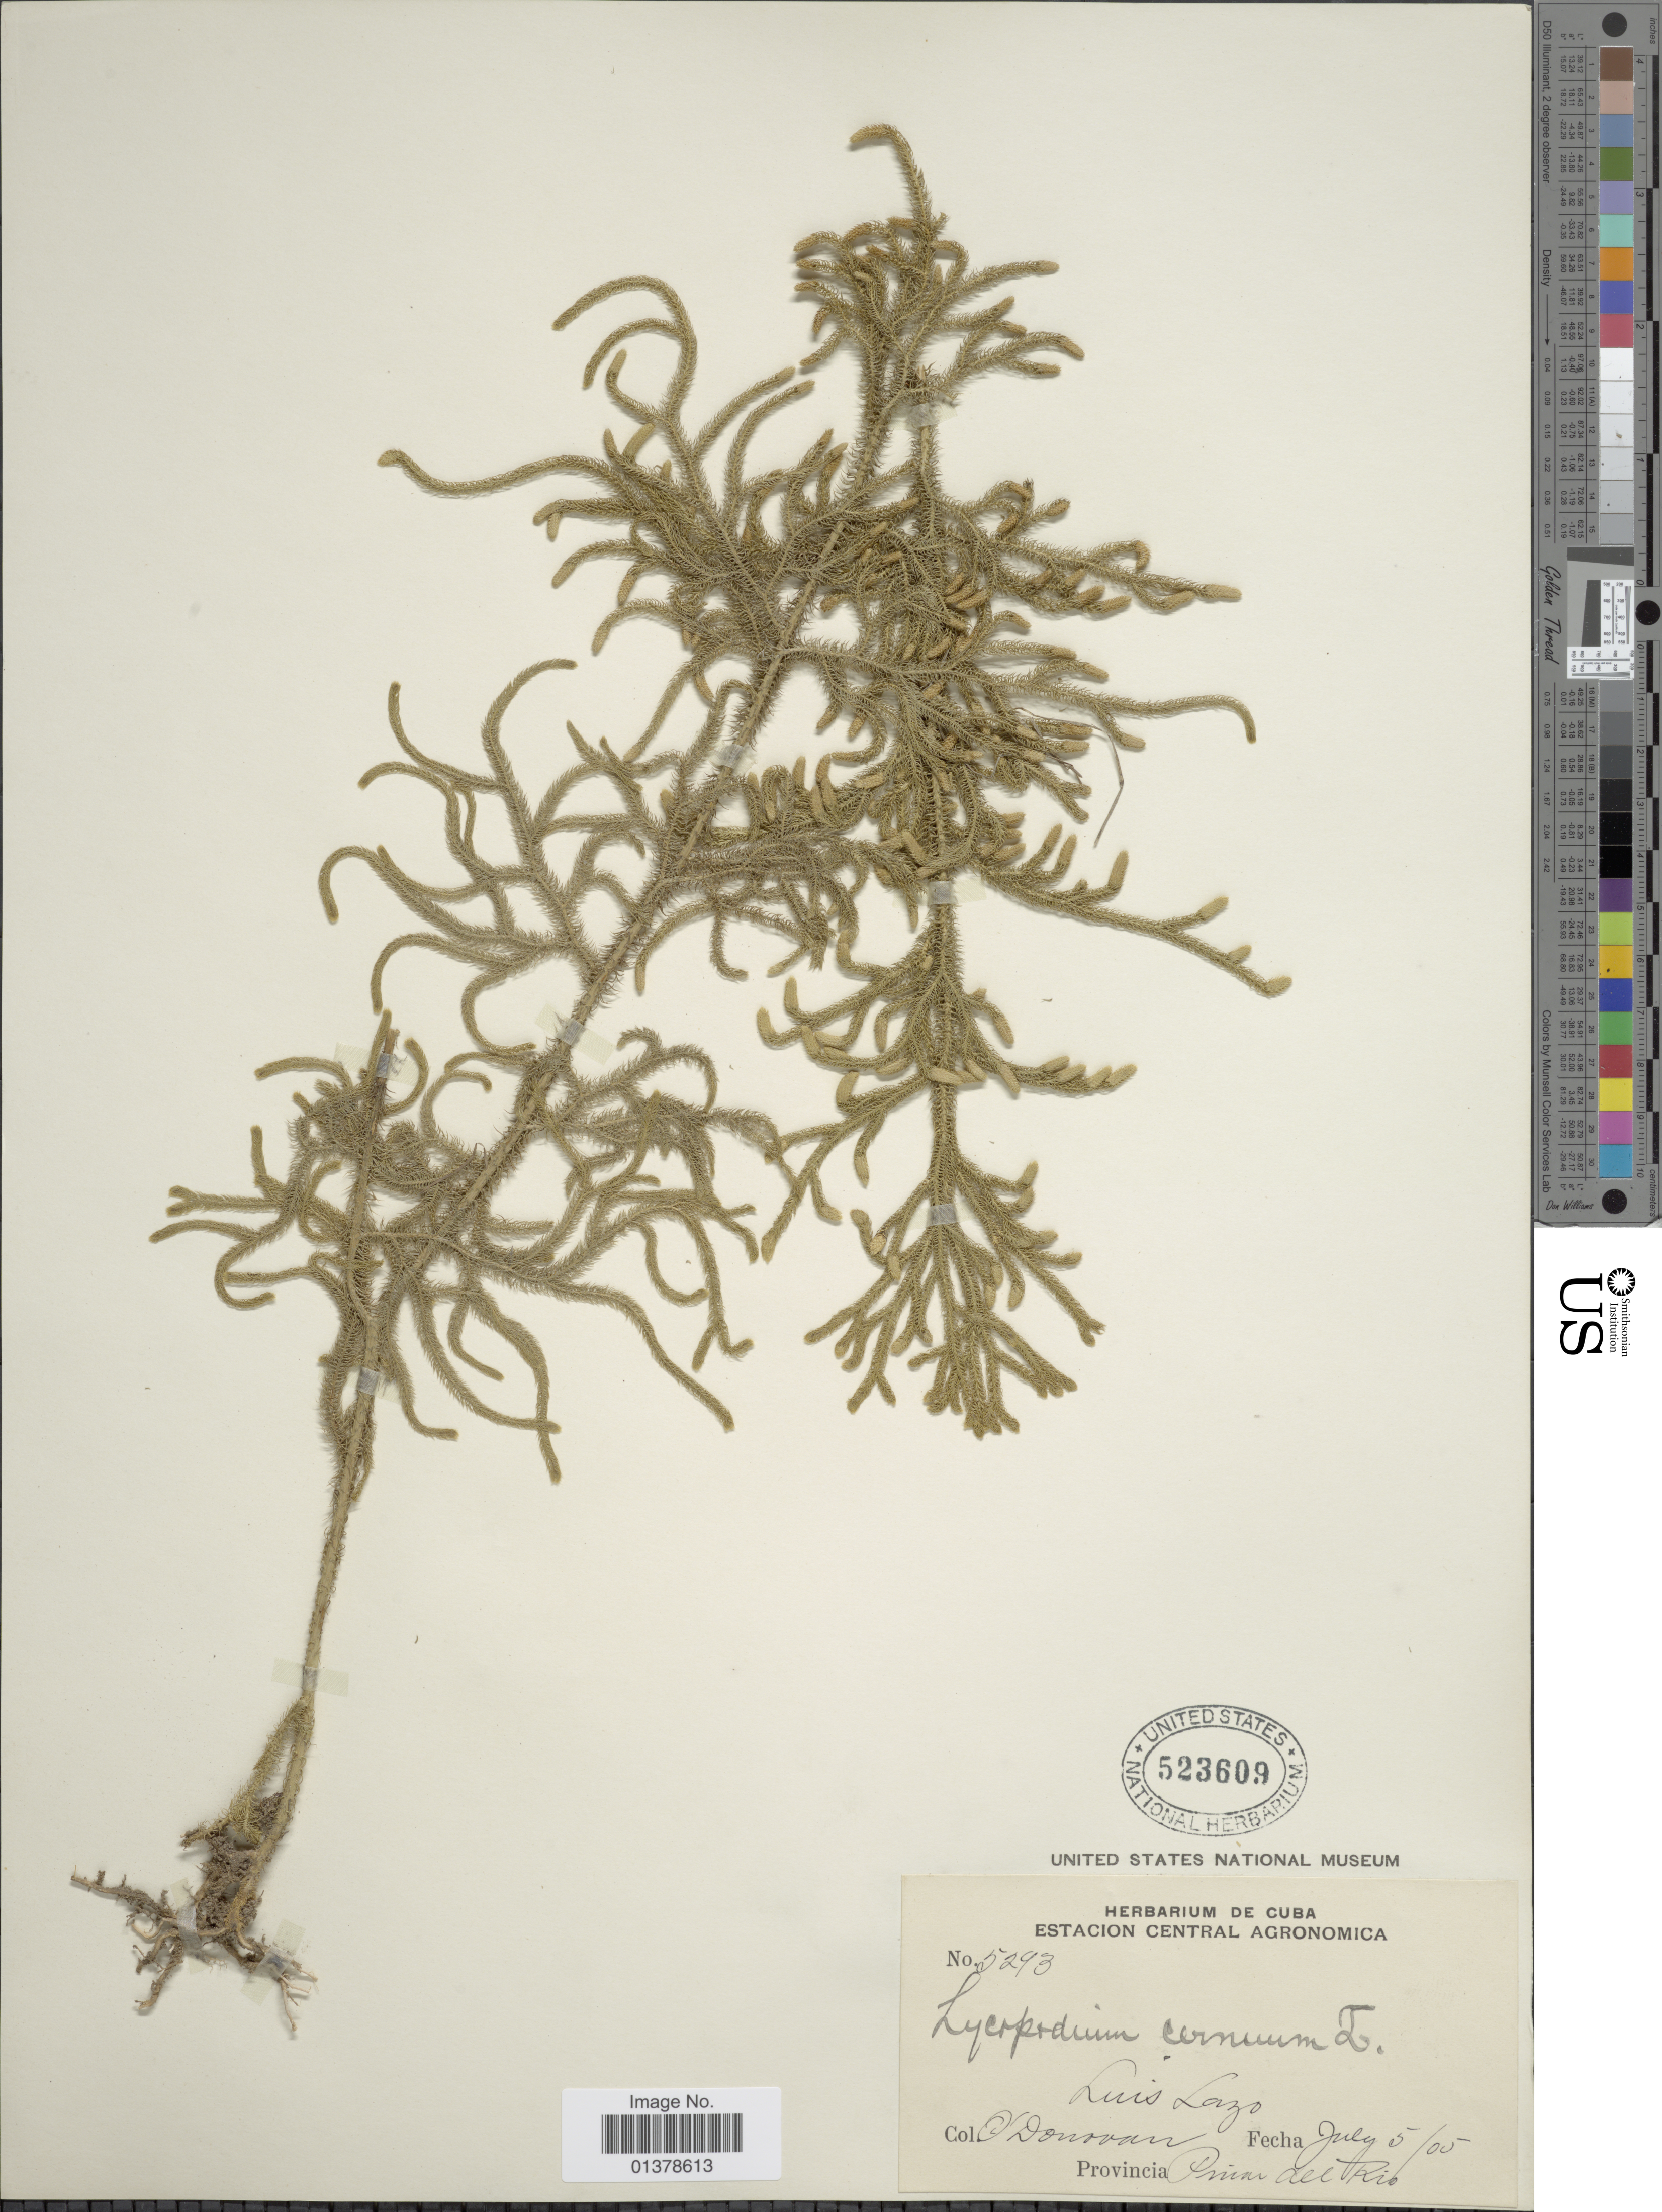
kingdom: Plantae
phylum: Tracheophyta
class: Lycopodiopsida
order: Lycopodiales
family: Lycopodiaceae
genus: Palhinhaea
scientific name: Palhinhaea cernua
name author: (L.) Vasc. & Franco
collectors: O. Donovan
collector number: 5293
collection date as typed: Transcribed d/m/y: 5/7/5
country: Cuba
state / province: Pinar del Río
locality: Luis Lazo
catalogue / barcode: US 523609